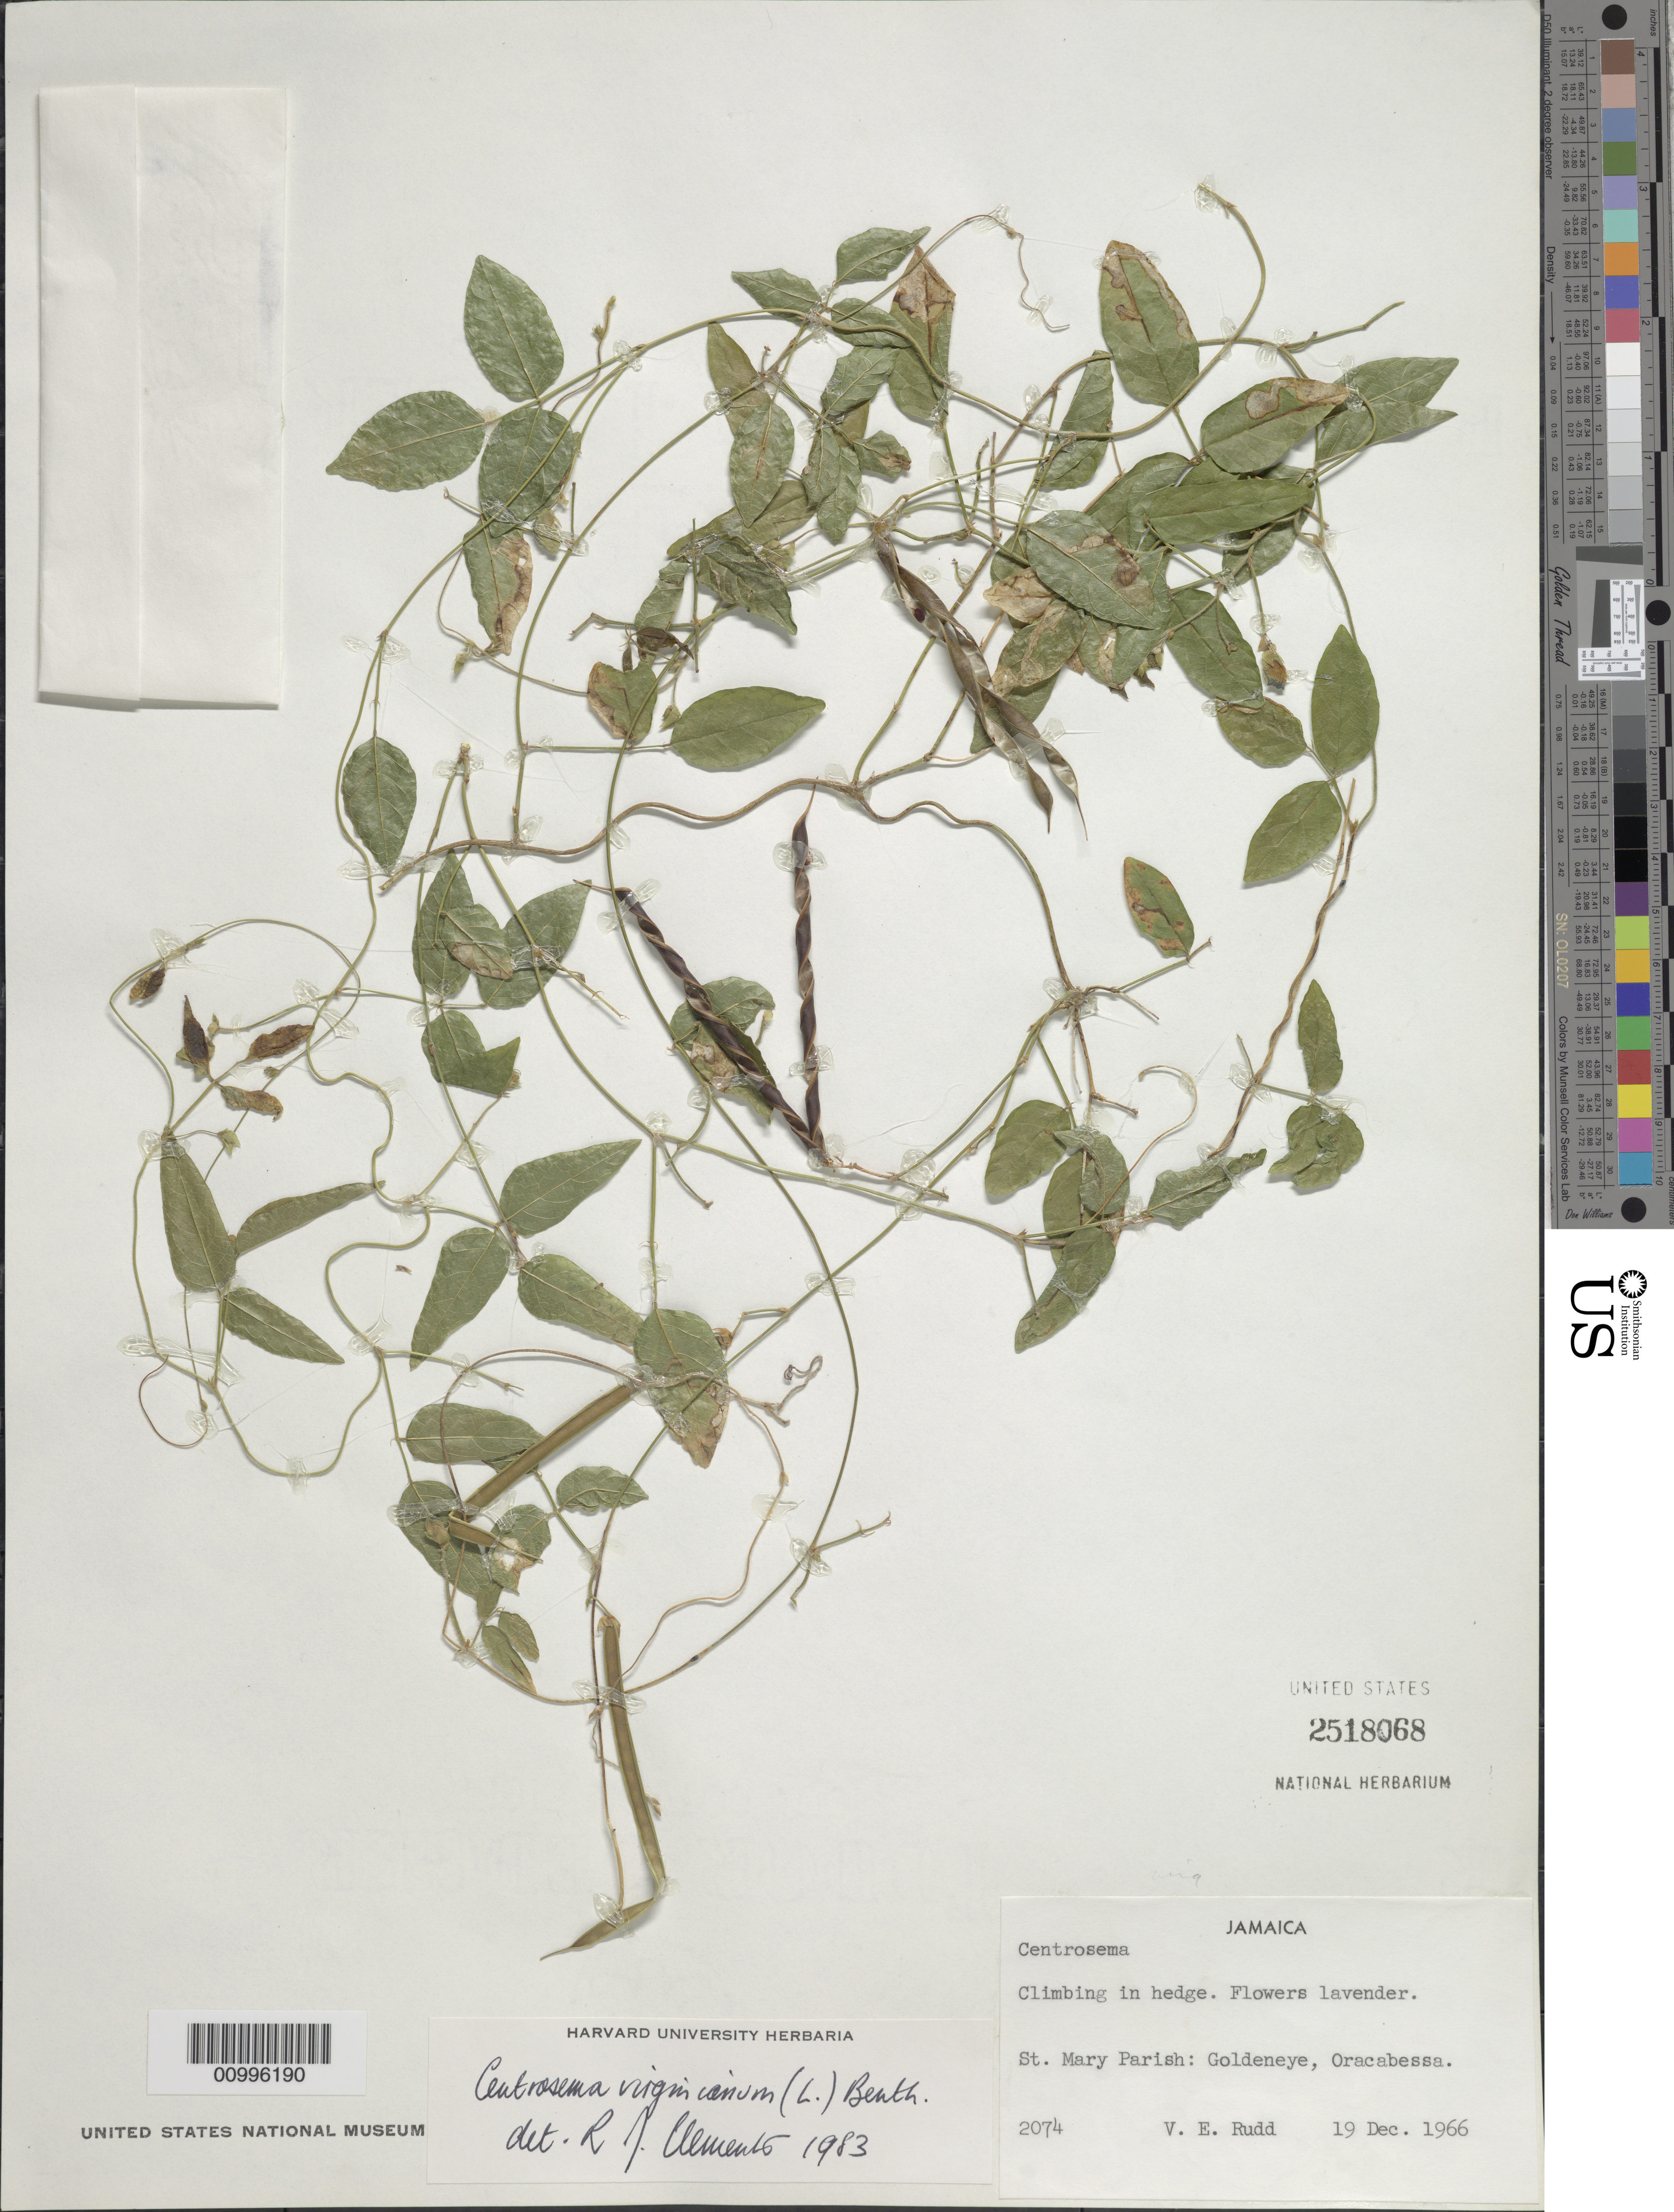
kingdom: Plantae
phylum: Tracheophyta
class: Magnoliopsida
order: Fabales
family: Fabaceae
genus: Centrosema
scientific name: Centrosema virginianum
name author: (L.) Benth.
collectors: V. E. Rudd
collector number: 2074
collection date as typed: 19 Dec 1966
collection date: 1966-12-19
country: Jamaica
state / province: Saint Mary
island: Jamaica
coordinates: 0 N, 0 E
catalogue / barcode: US 2518068